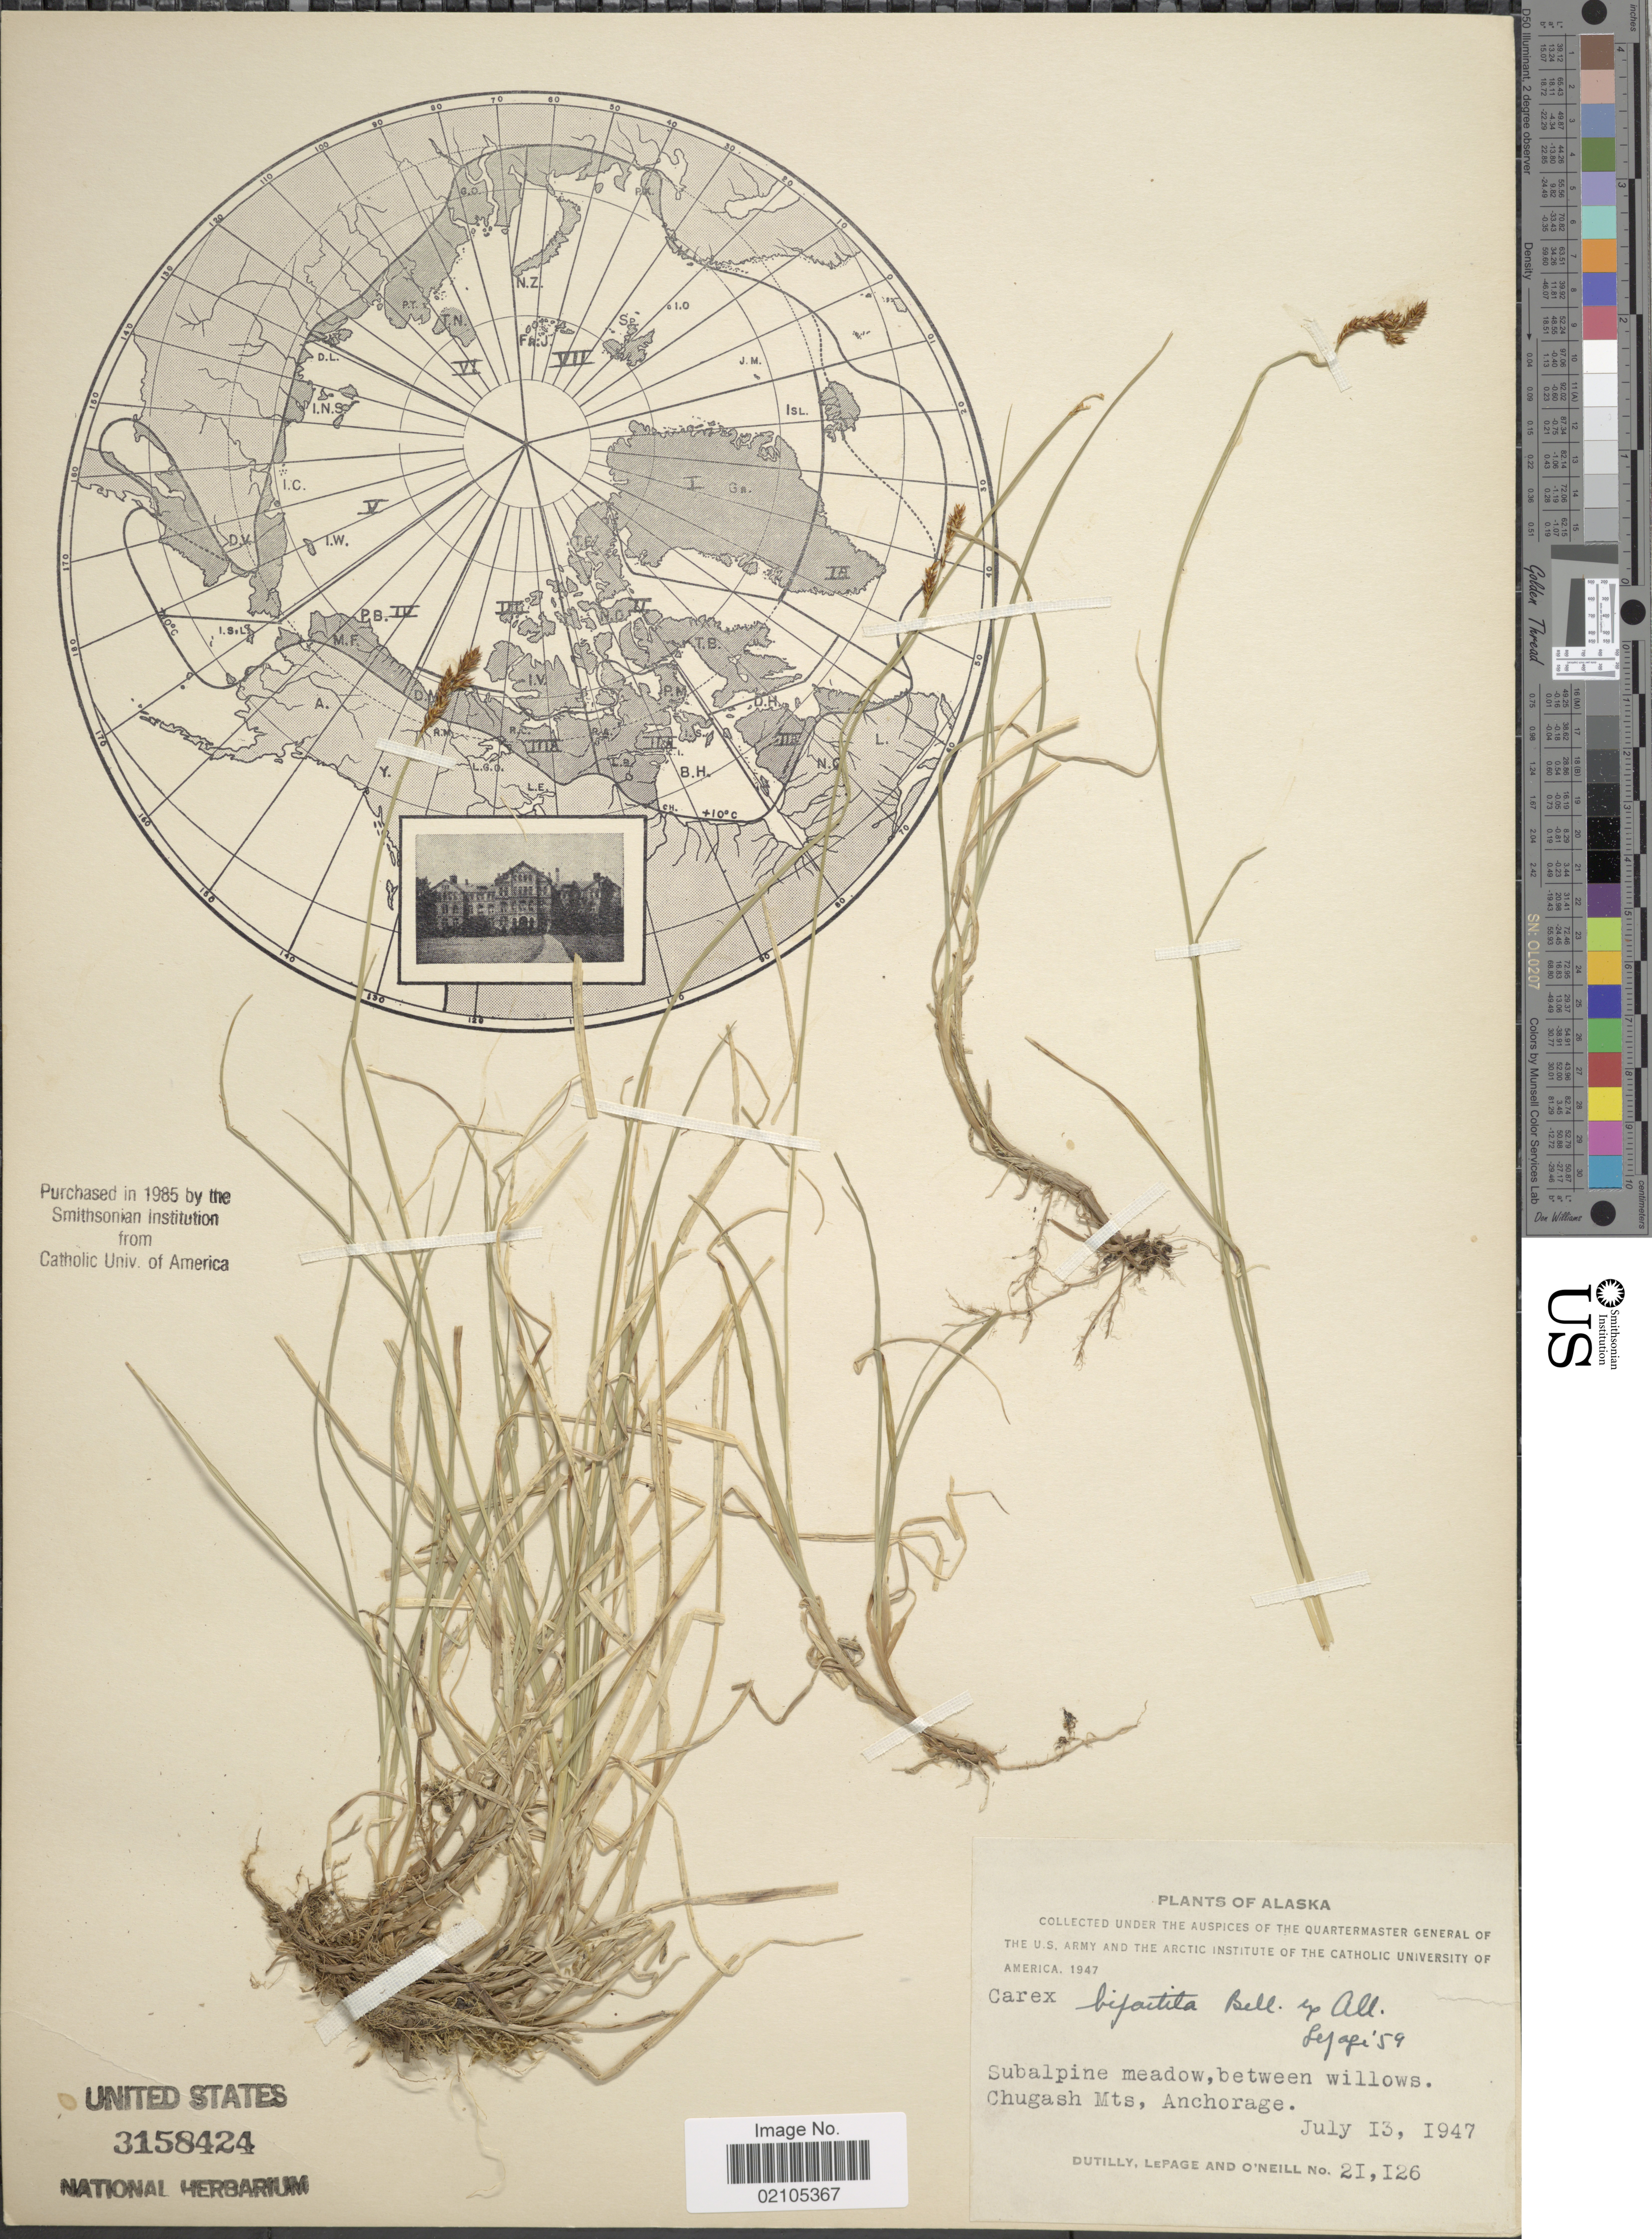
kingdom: Plantae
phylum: Tracheophyta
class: Liliopsida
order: Poales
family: Cyperaceae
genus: Carex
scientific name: Carex lachenalii subsp. lachenalii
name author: Schkuhr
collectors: -. Dutilly, -. LePage & O' Neill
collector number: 21126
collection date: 1947-07-13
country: United States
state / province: Alaska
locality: Subalpine meadow, between willows. Chugash Mts, Anchorage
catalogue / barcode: US 3158424